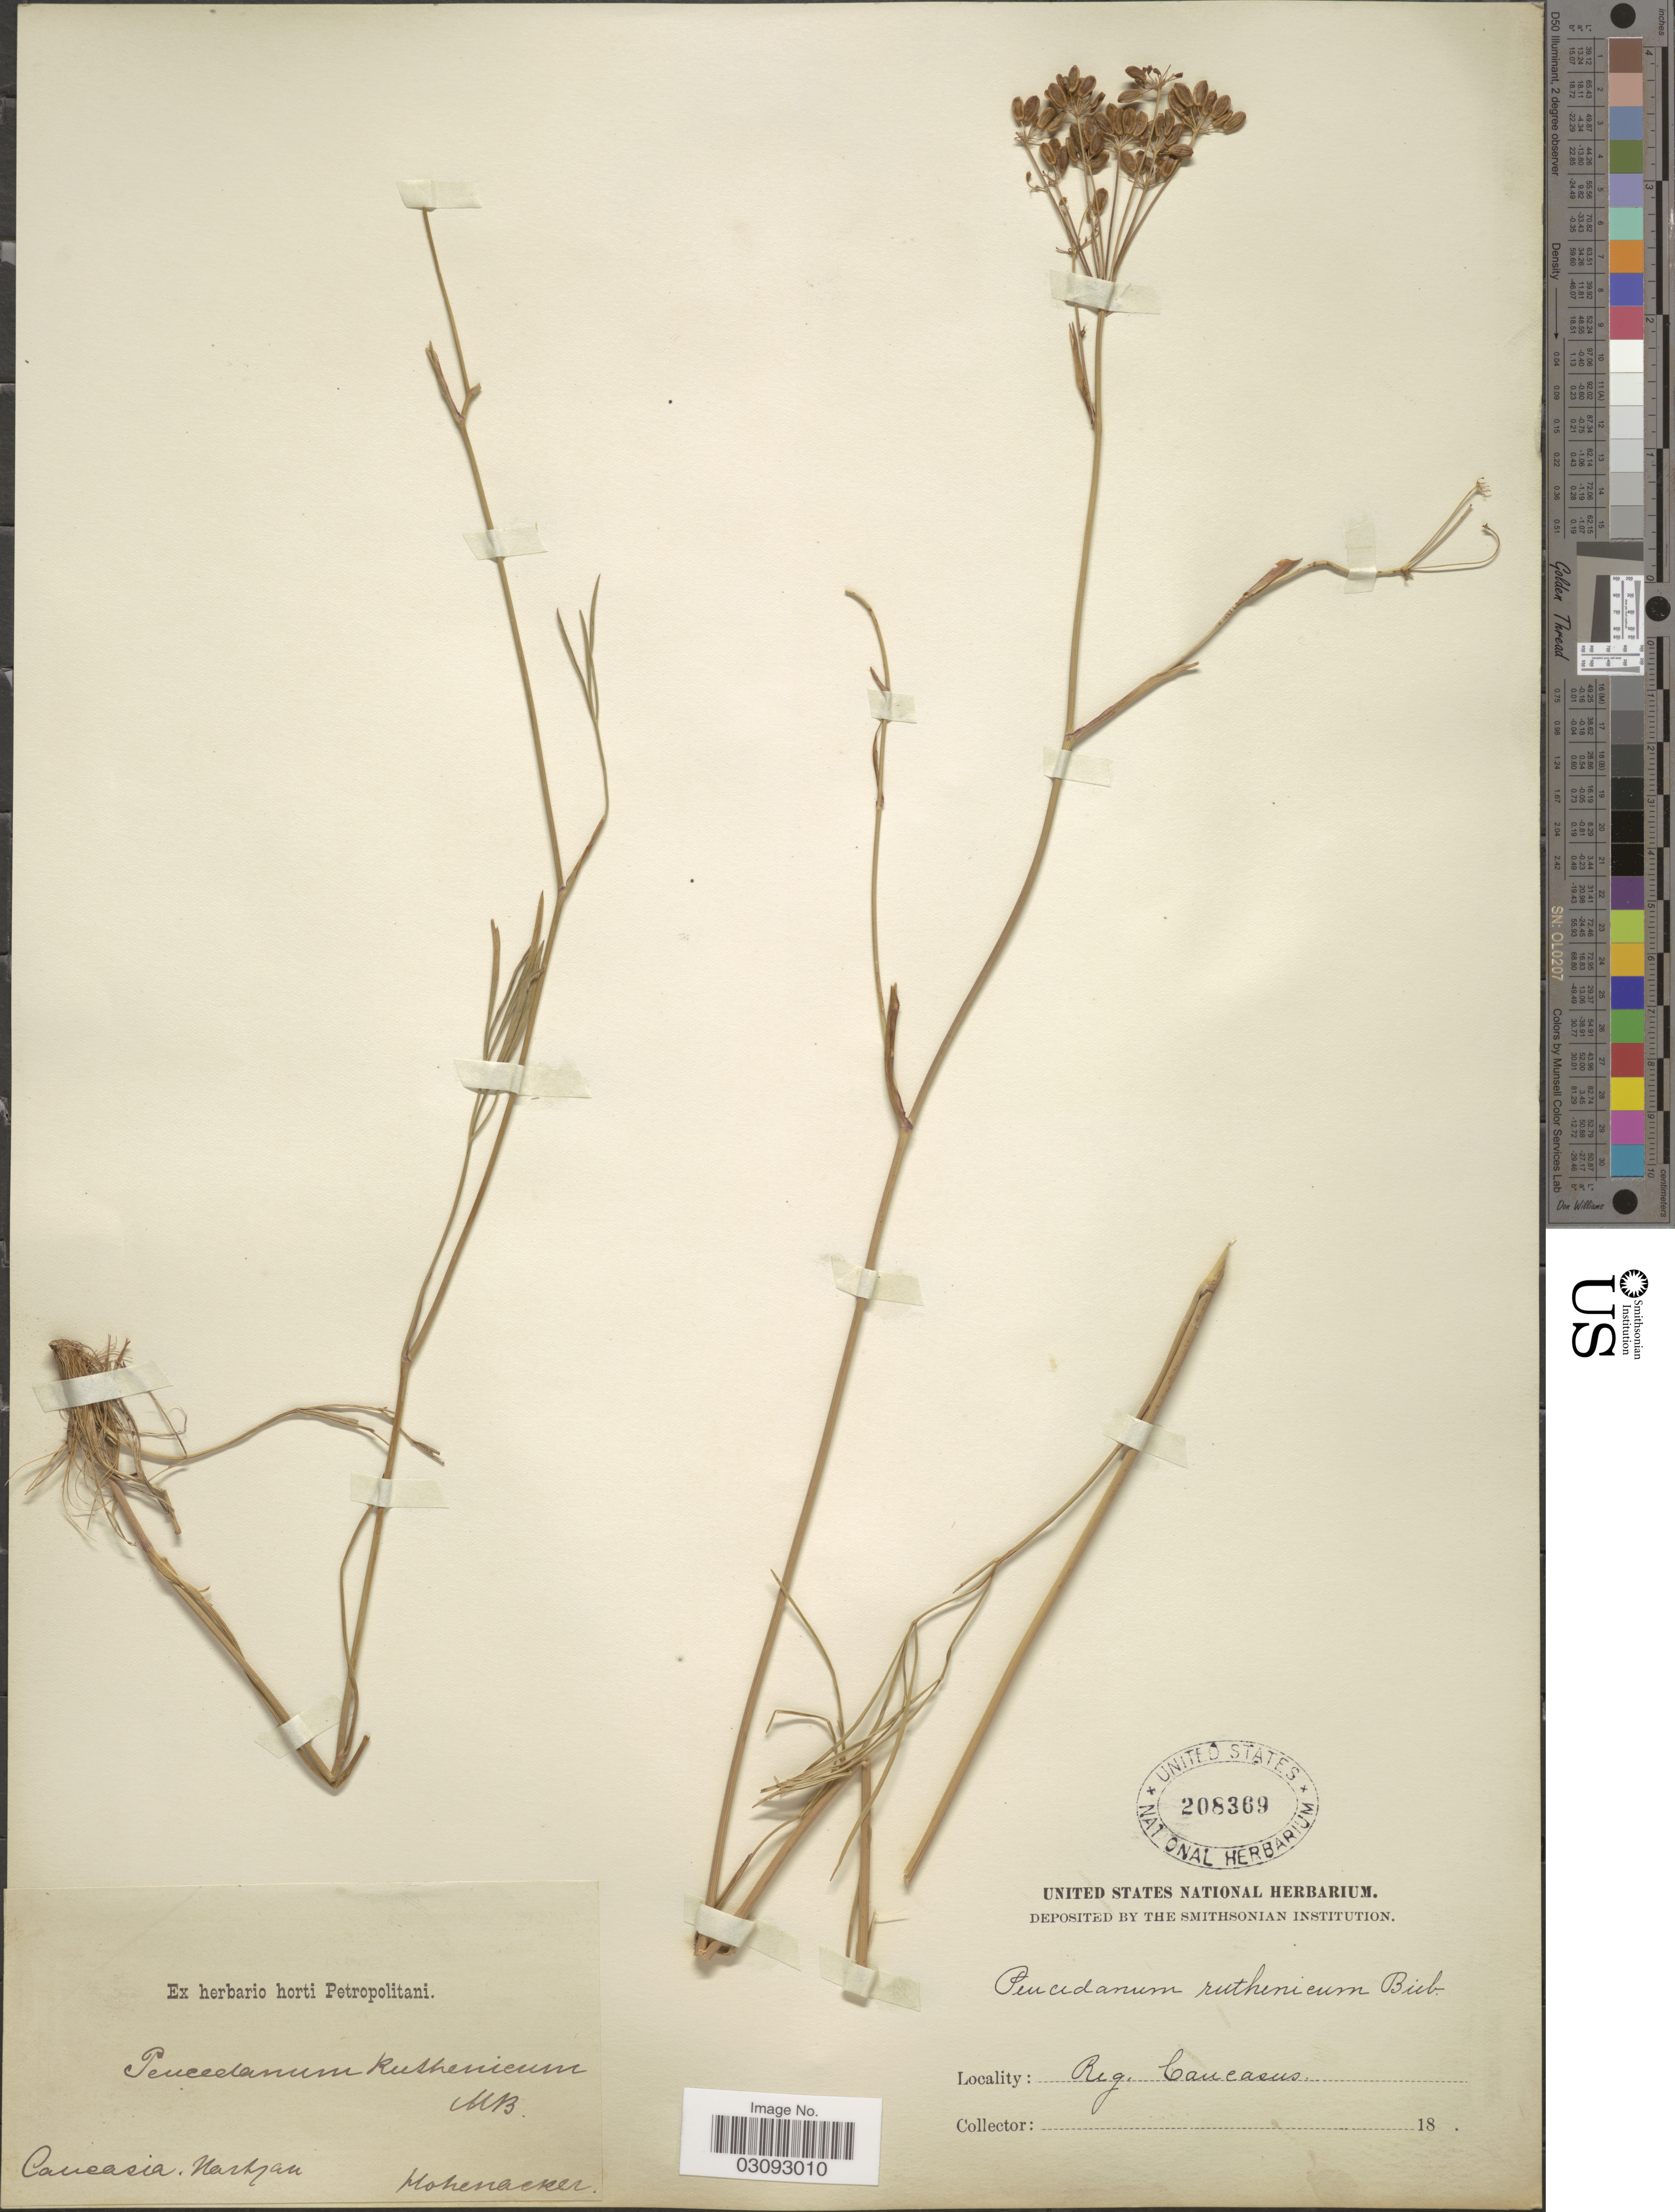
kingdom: Plantae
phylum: Tracheophyta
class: Magnoliopsida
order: Apiales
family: Apiaceae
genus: Peucedanum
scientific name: Peucedanum ruthenicum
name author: M. Bieb.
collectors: Hohenacker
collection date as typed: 18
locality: Caucasia, Narkyan [interpreted].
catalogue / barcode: US 208369